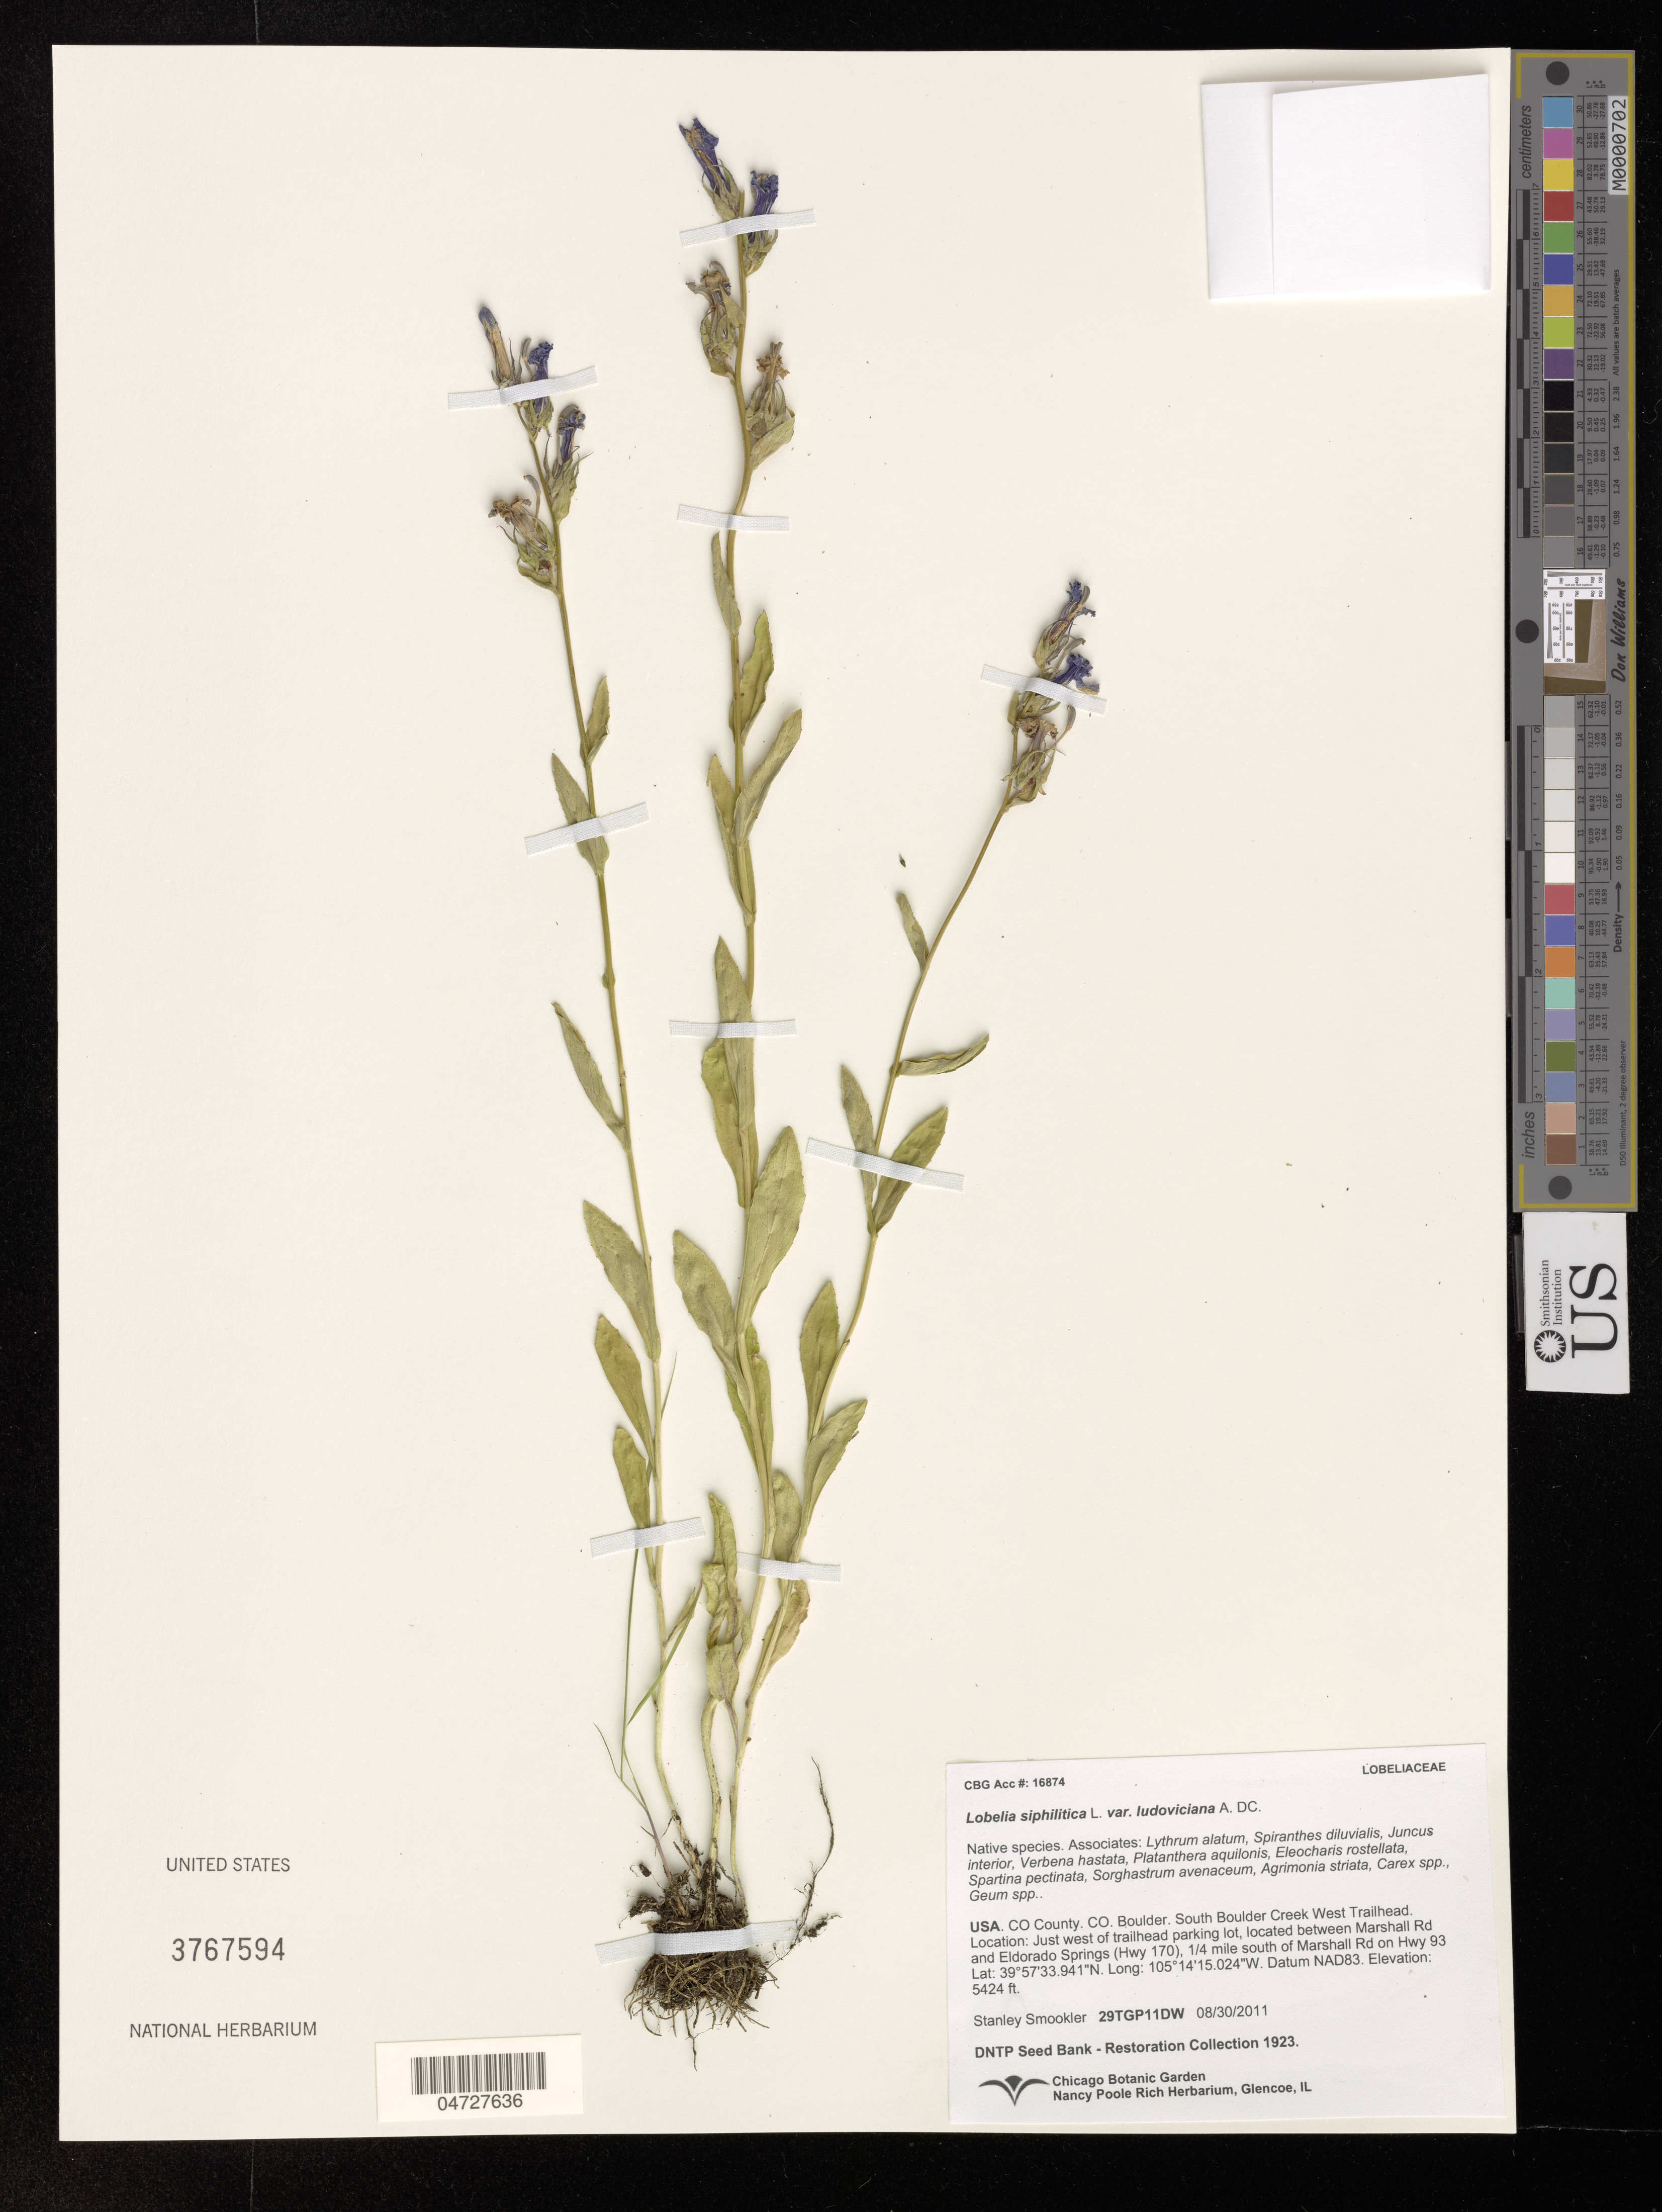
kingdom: Plantae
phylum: Tracheophyta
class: Magnoliopsida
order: Asterales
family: Campanulaceae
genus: Lobelia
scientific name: Lobelia siphilitica var. ludoviciana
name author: A. DC.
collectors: S. Smookler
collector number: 29TGP11DW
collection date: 2011-08-30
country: United States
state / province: Colorado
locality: CO County. Boulder. South Boulder Creek West Trailhead. Just west of trailhead parking lot, located between Marshall Rd and Eldorado Springs (Hwy 170), 1/4 mile south of Marshall Rd on Hwy 93.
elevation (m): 1653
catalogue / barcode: US 3767594